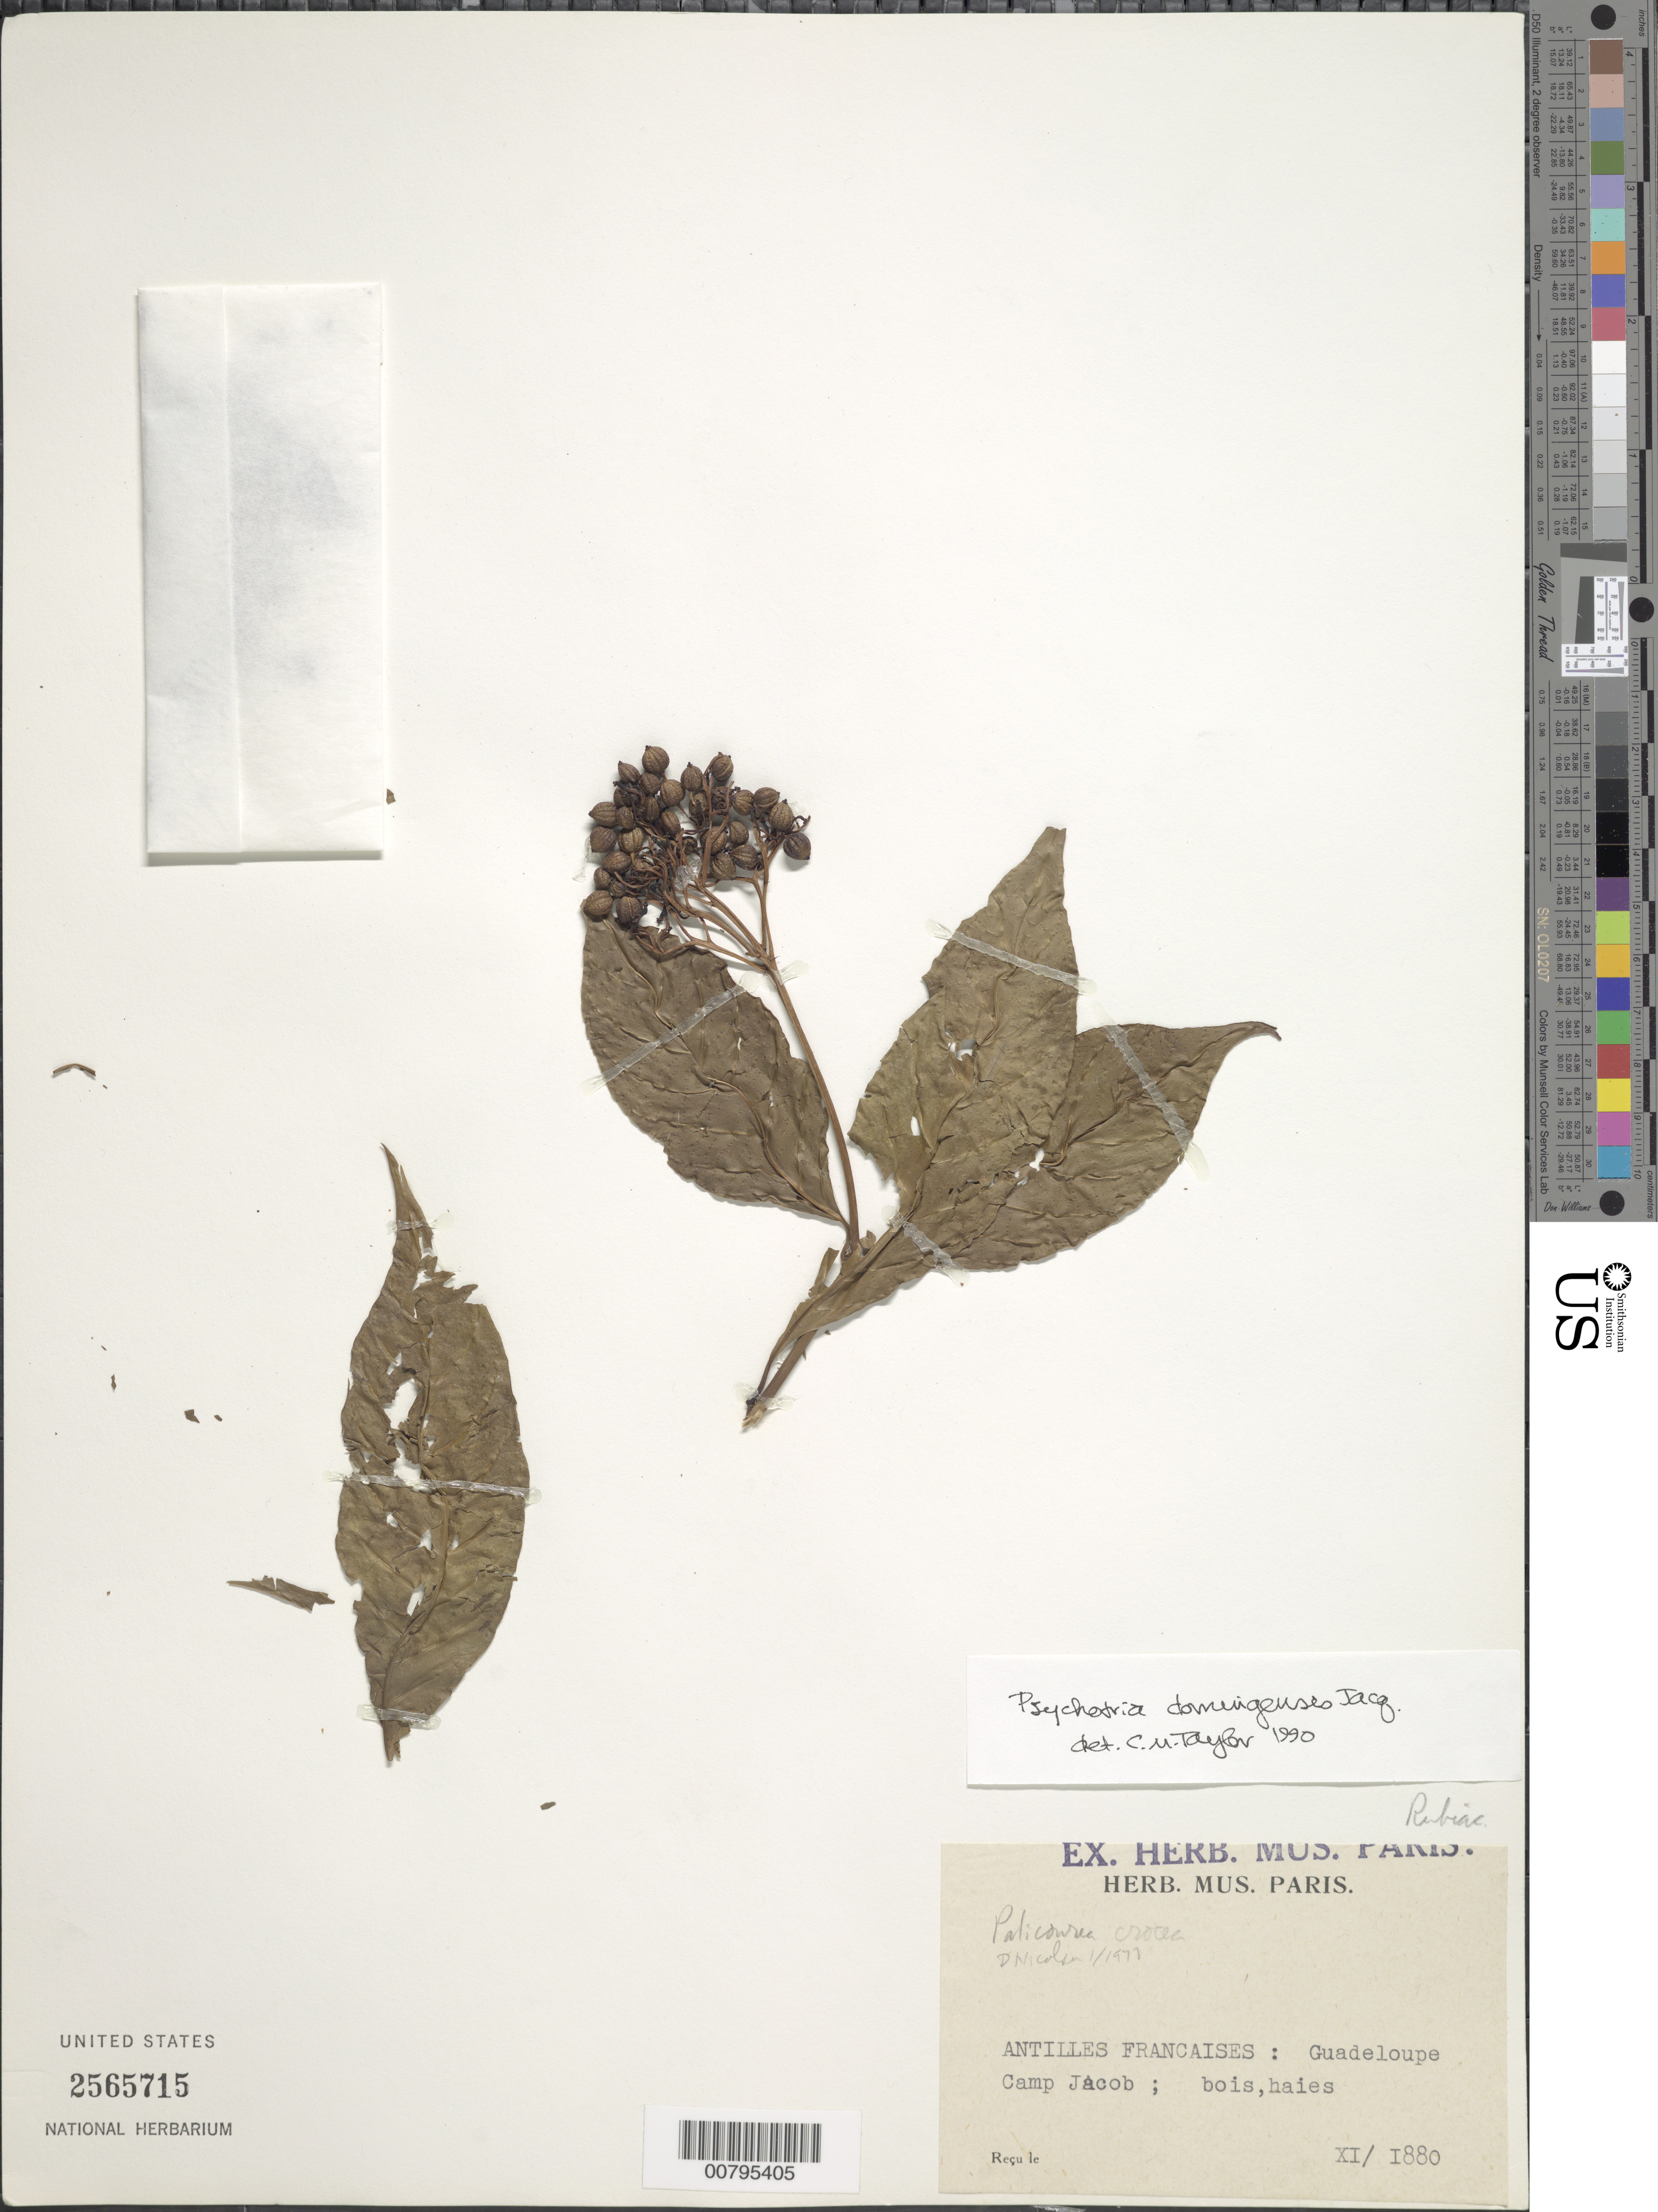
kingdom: Plantae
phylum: Tracheophyta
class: Magnoliopsida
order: Gentianales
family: Rubiaceae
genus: Psychotria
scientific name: Psychotria domingensis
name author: Jacq.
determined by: Taylor, Charlotte M.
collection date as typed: Nov 1880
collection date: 1880-11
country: Guadeloupe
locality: Camp Jacob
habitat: Bois, haies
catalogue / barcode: US 2565715